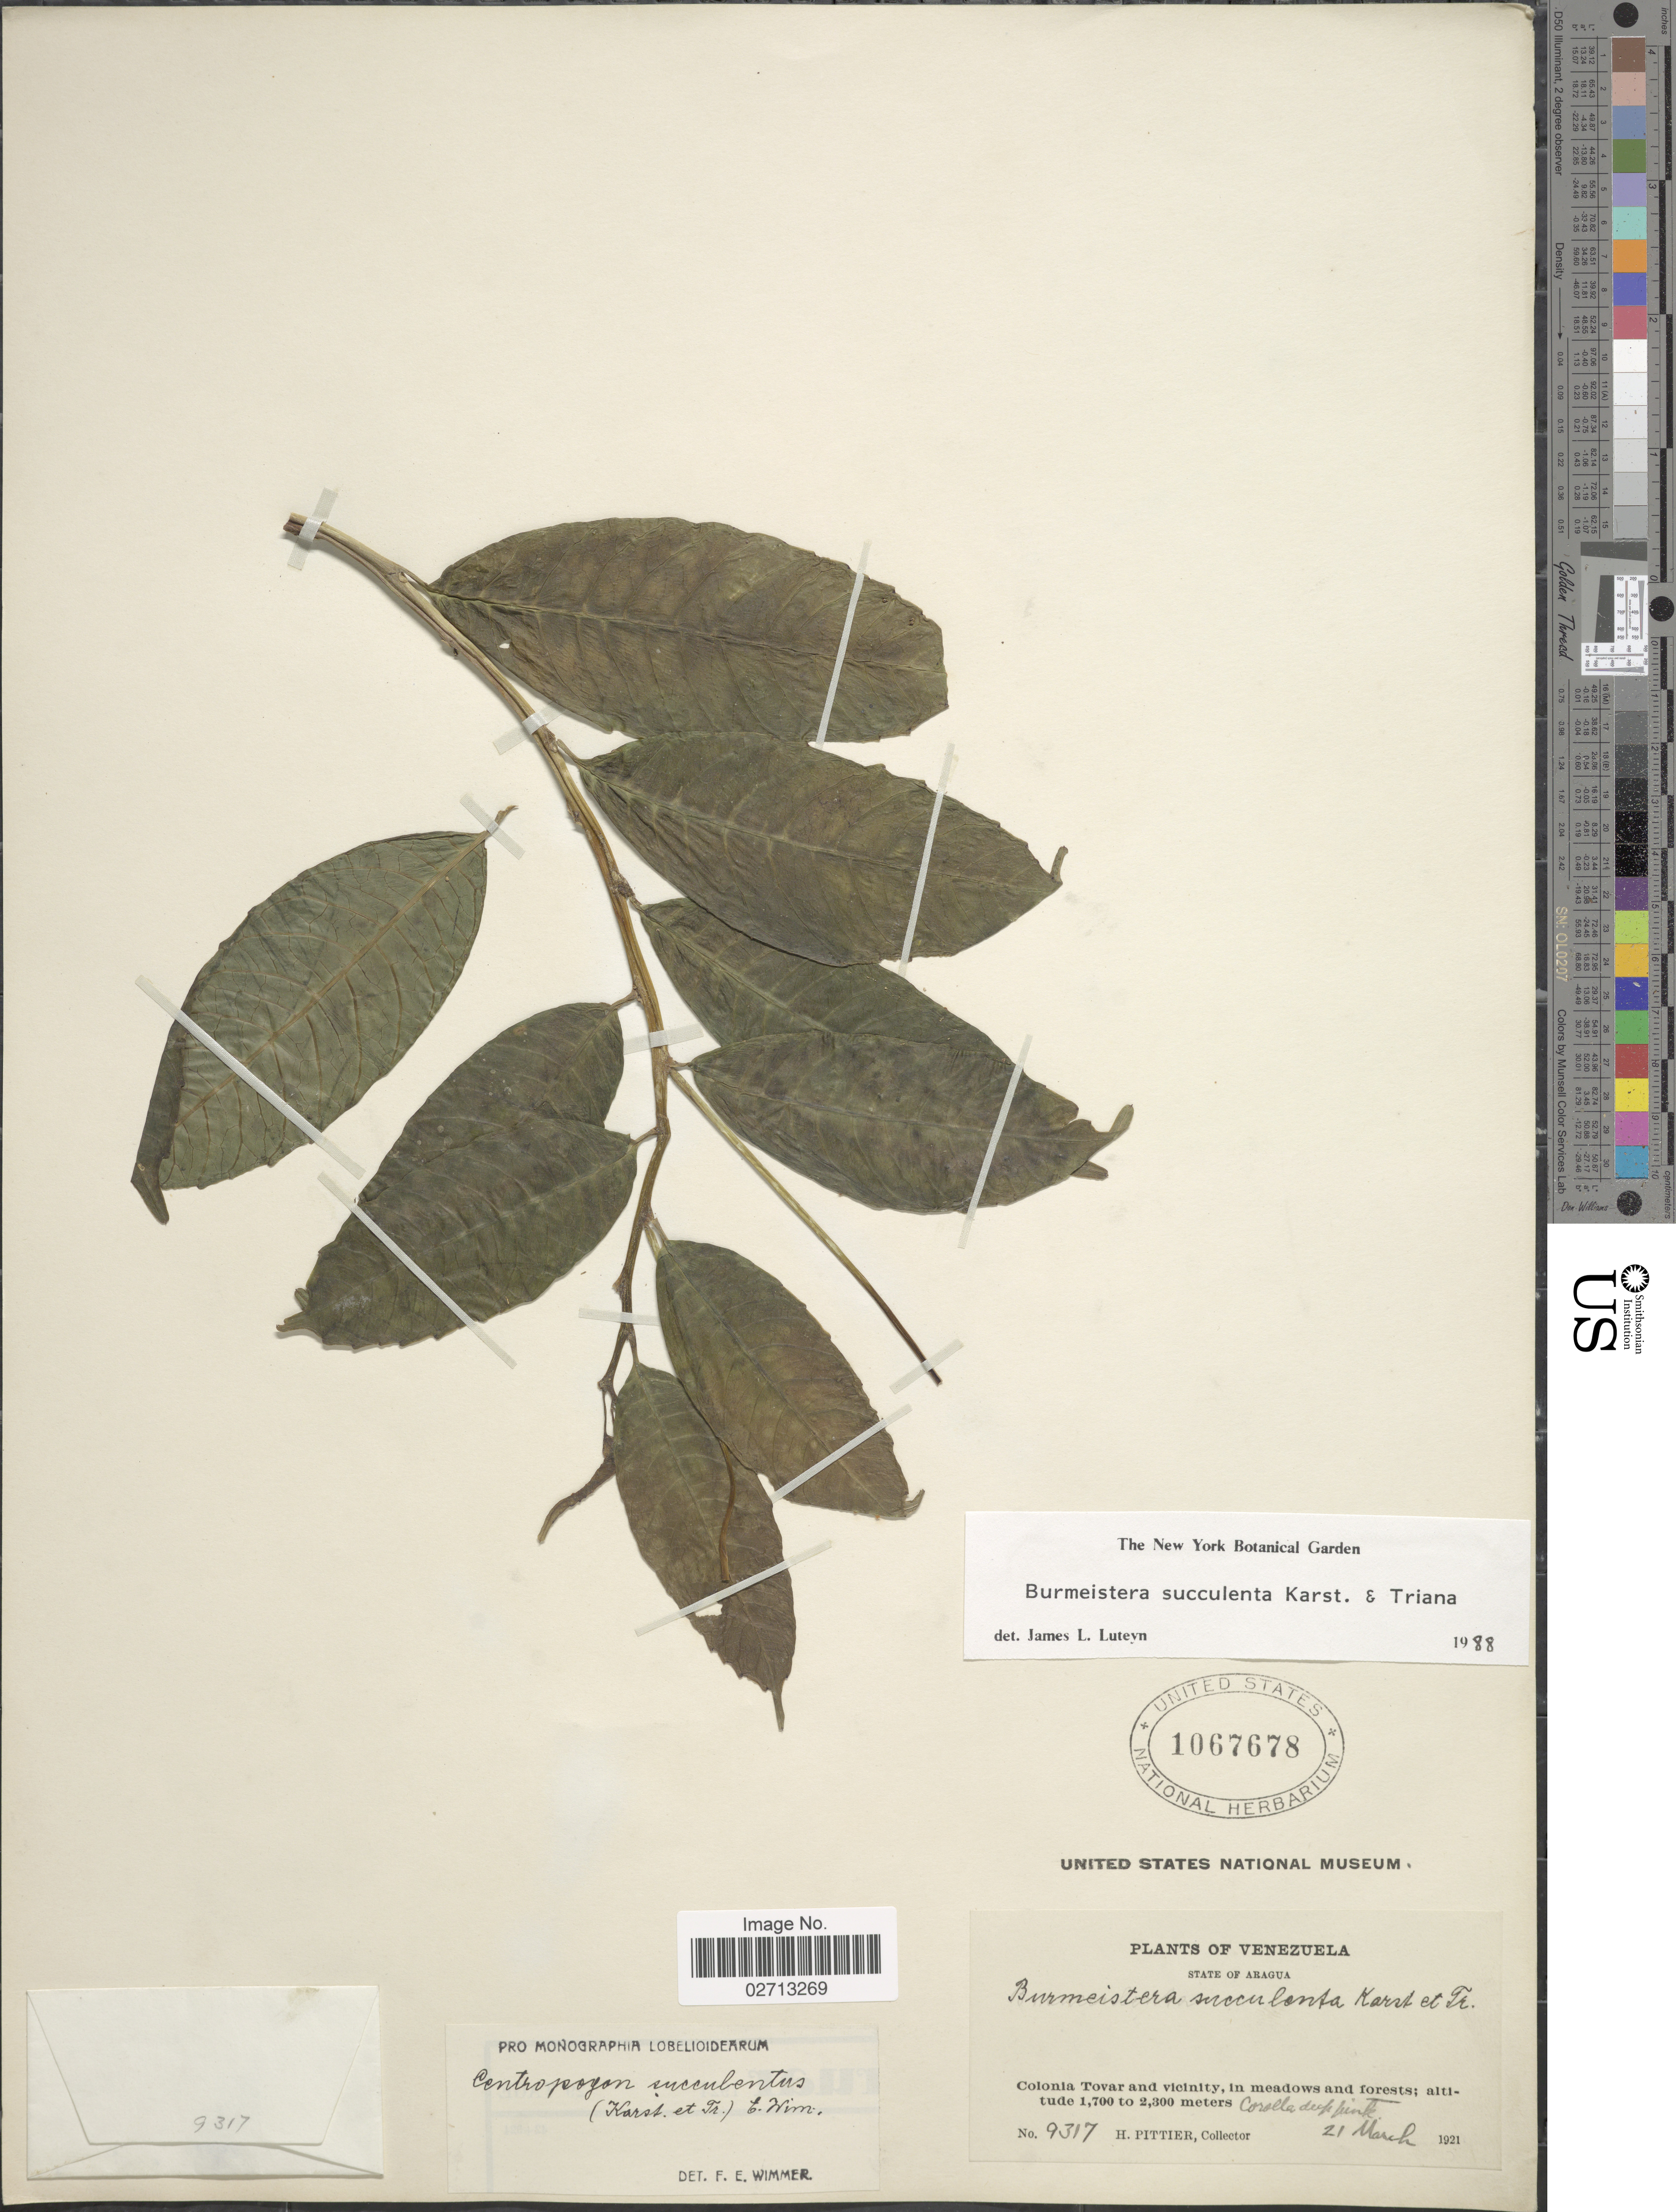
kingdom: Plantae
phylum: Tracheophyta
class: Magnoliopsida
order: Asterales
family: Campanulaceae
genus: Burmeistera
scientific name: Burmeistera succulenta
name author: H. Karst. & Triana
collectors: H. F. Pittier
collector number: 9317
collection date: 1921-03-21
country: Venezuela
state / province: Aragua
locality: Colonia Tovar and vicinity, in forests.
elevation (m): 1700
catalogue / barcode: US 1067678